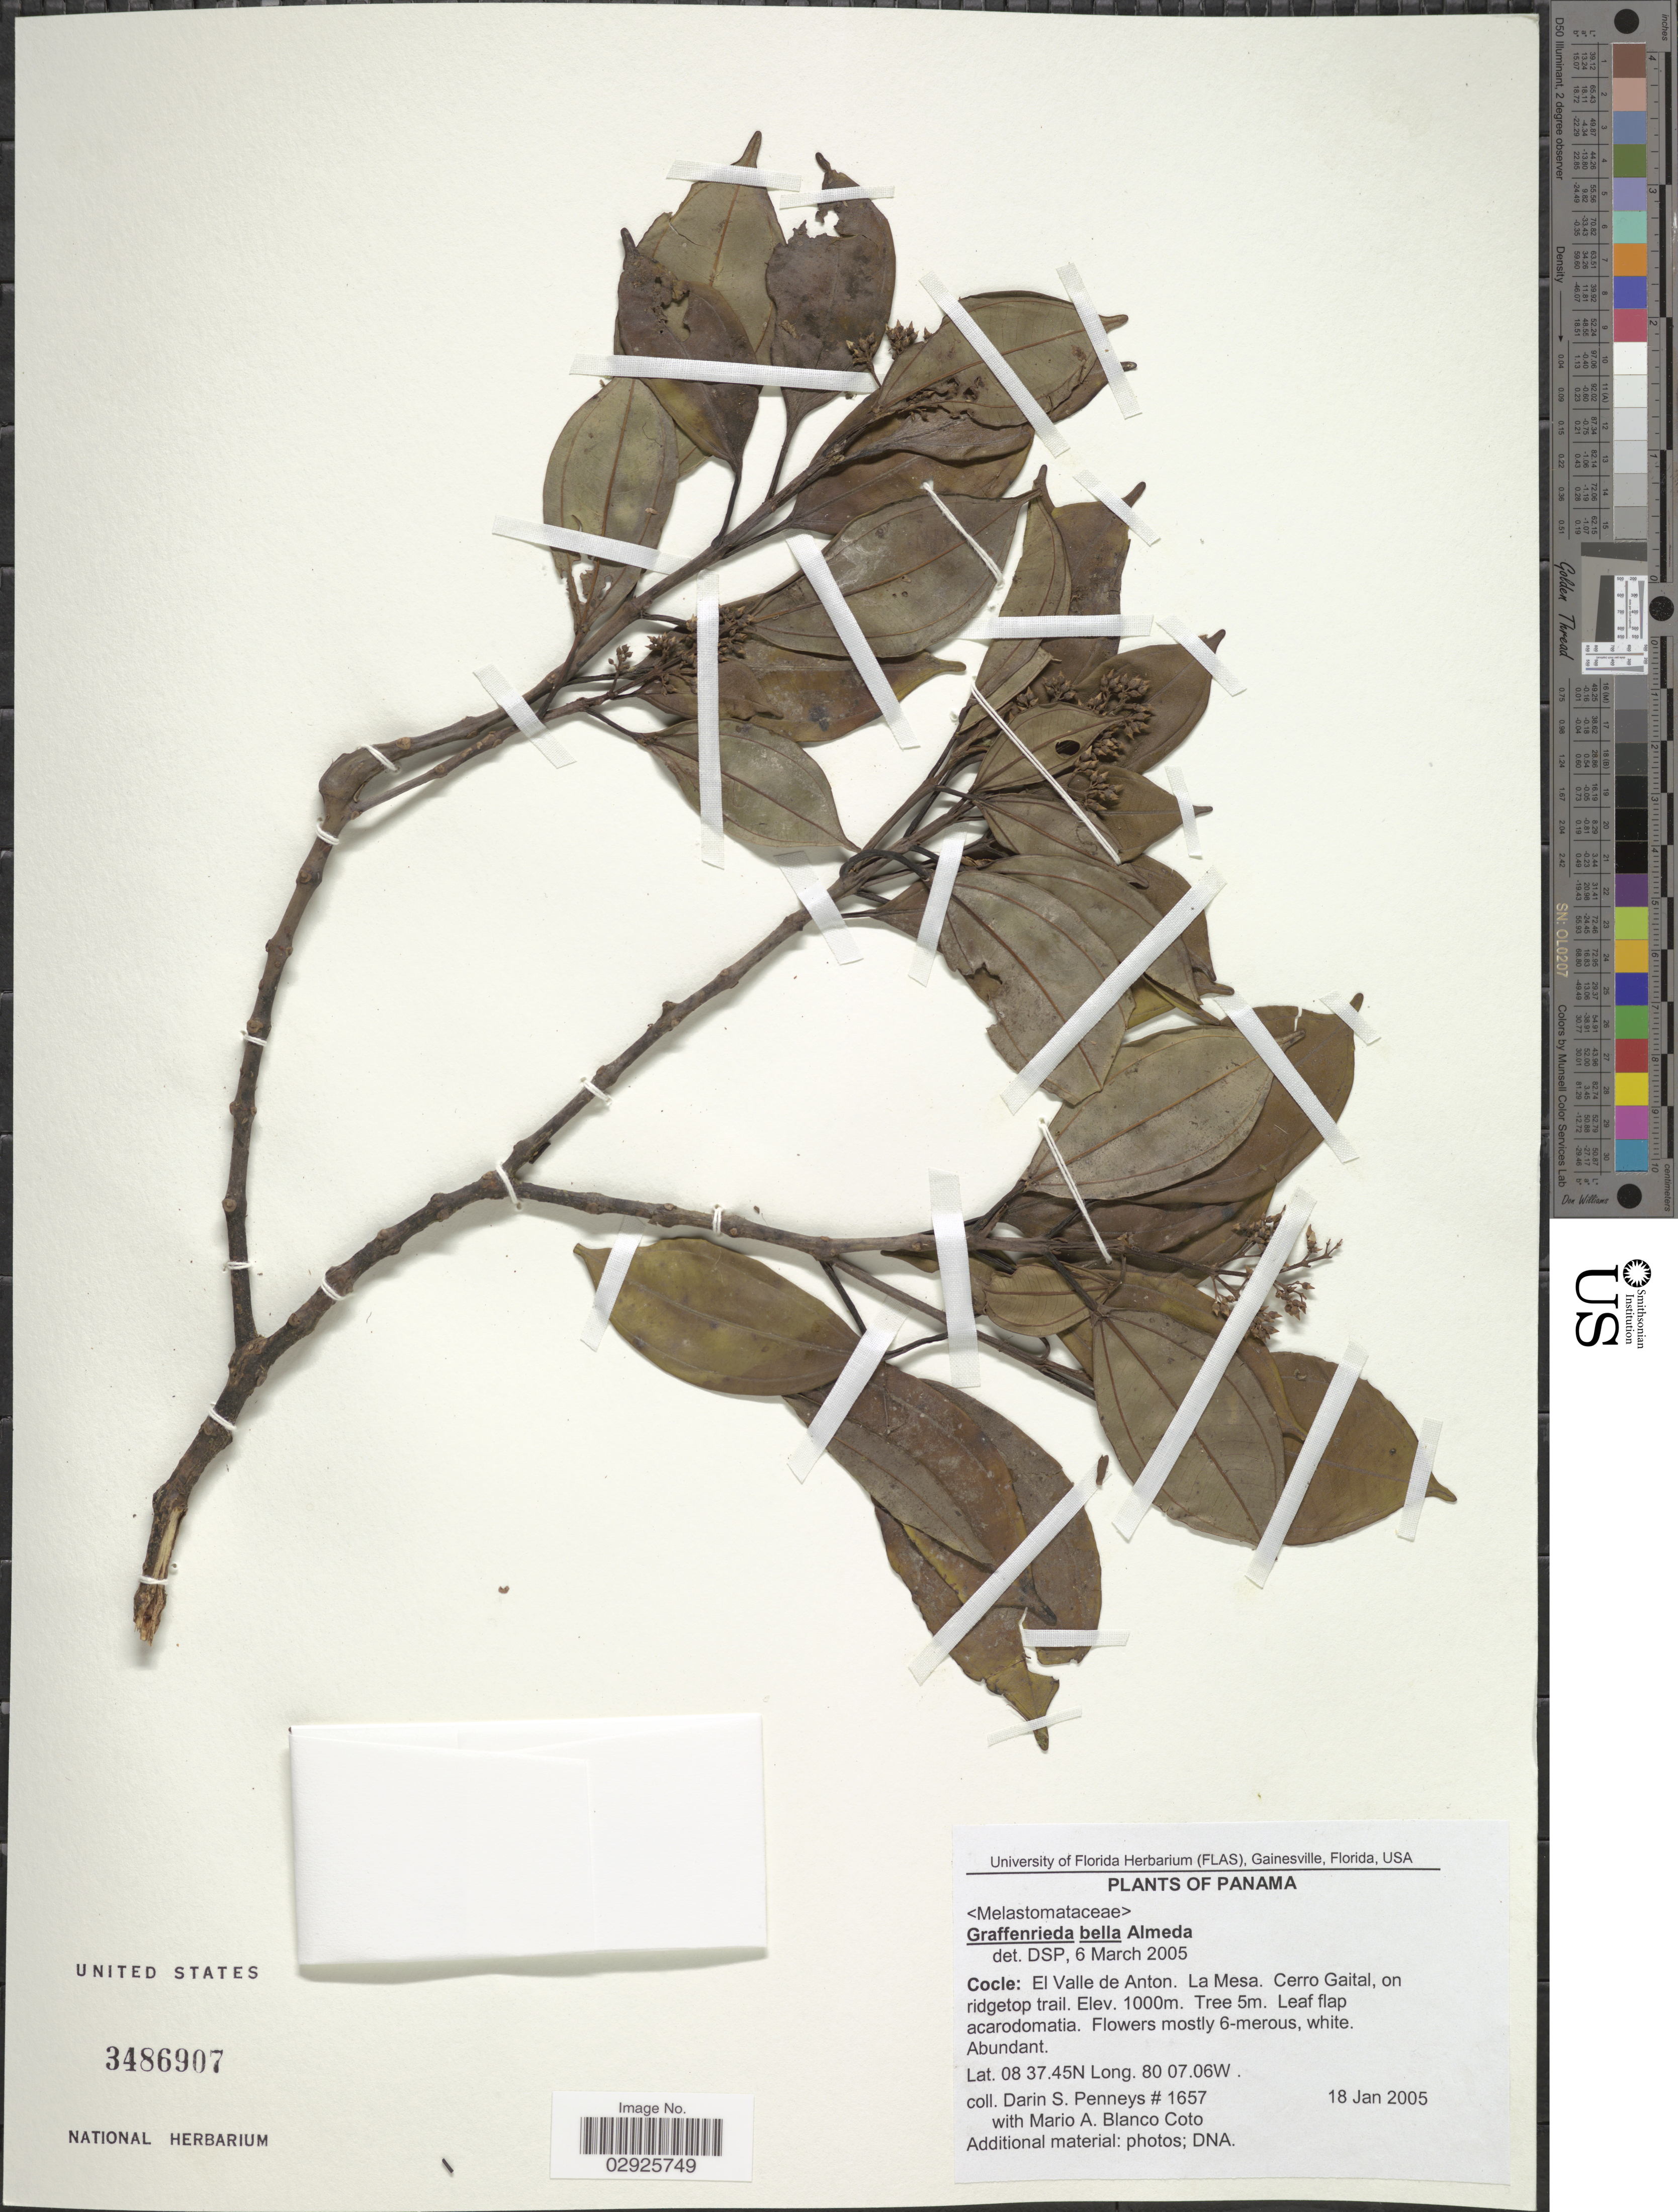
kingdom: Plantae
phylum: Tracheophyta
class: Magnoliopsida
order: Myrtales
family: Melastomataceae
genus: Graffenrieda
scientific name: Graffenrieda bella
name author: Almeda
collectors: D. S. Penneys & M. A. Blanco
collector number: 1657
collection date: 2005-01-18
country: Panama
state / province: Coclé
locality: El Valle de Anton. La Mesa. Cerro Gaital, on ridgetop trail.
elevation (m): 1000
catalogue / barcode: US 3486907